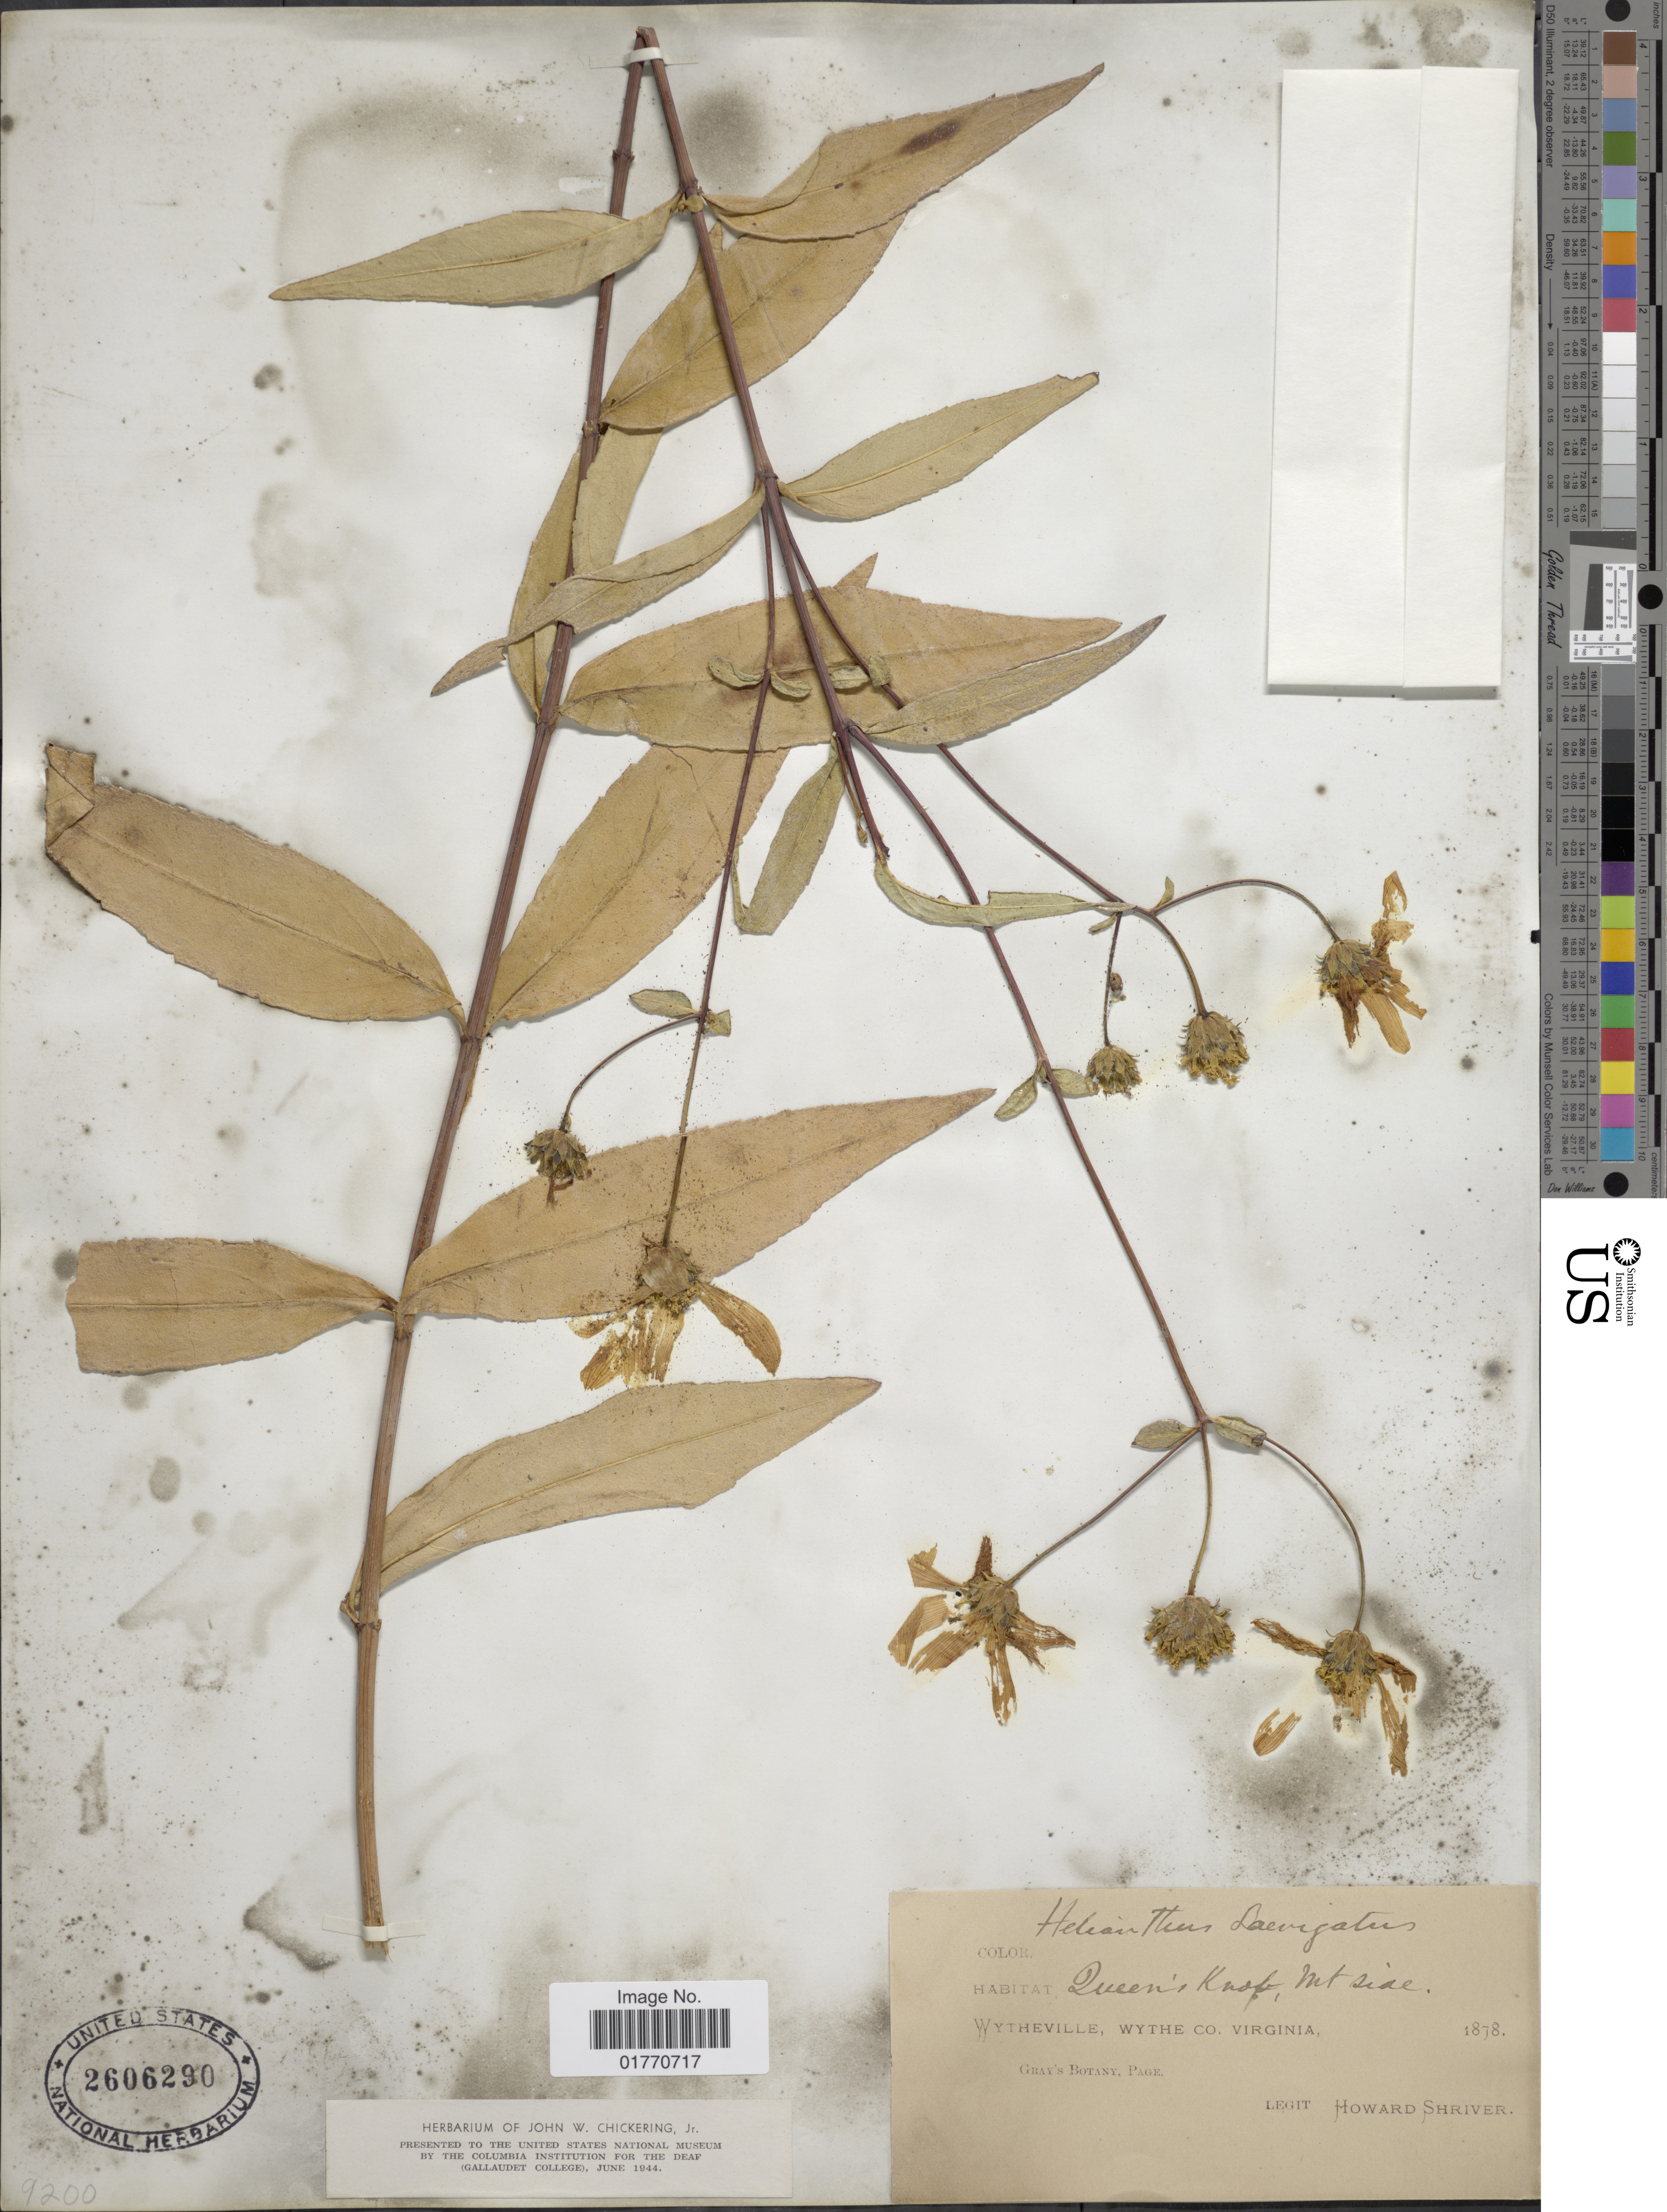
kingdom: Plantae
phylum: Tracheophyta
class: Magnoliopsida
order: Asterales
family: Asteraceae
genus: Helianthus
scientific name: Helianthus laevigatus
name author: Torr. & A. Gray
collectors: H. Shriver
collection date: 1878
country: United States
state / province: Virginia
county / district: Wythe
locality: Wytheville, Queen's Knob, Mt side.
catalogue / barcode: US 2606290